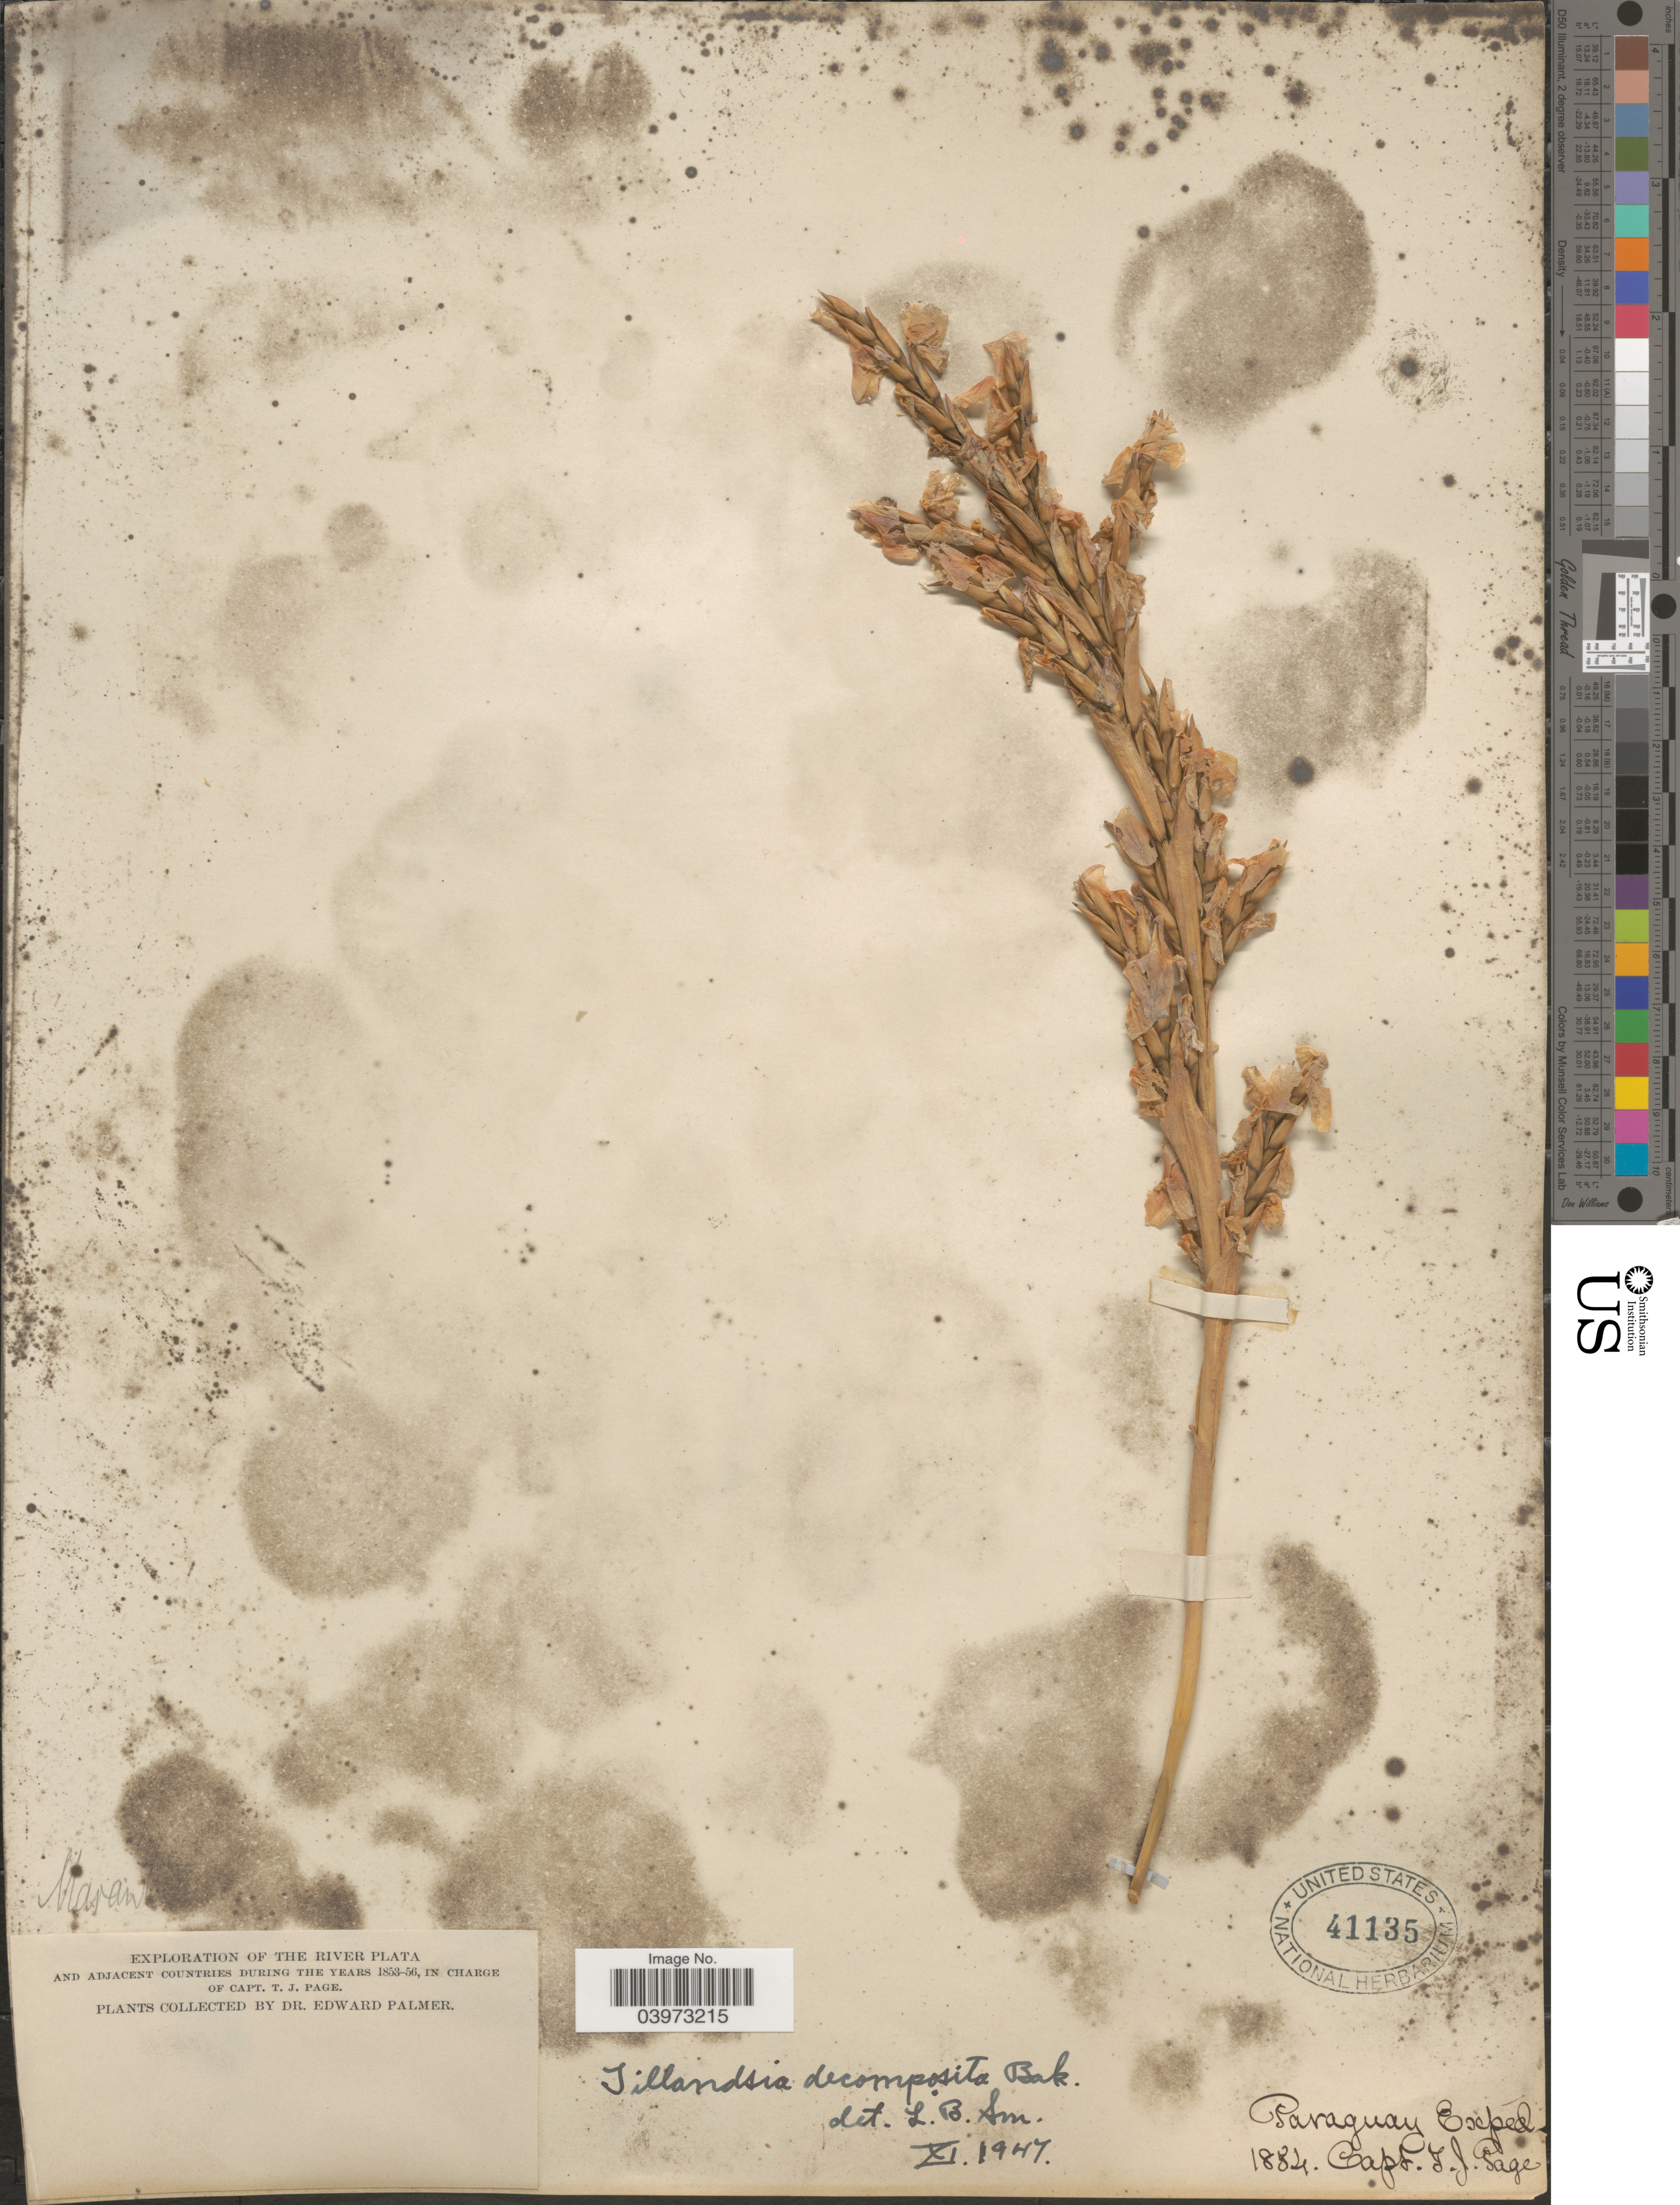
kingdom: Plantae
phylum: Tracheophyta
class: Liliopsida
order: Poales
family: Bromeliaceae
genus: Tillandsia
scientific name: Tillandsia duratii var. saxitilis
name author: (Hassl.) L.B. Sm.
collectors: E. Palmer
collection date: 1884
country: Paraguay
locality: Exploration of the River Plata and adjacent countries during the years 1853-56. Paraguay Exped.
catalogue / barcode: US 41135